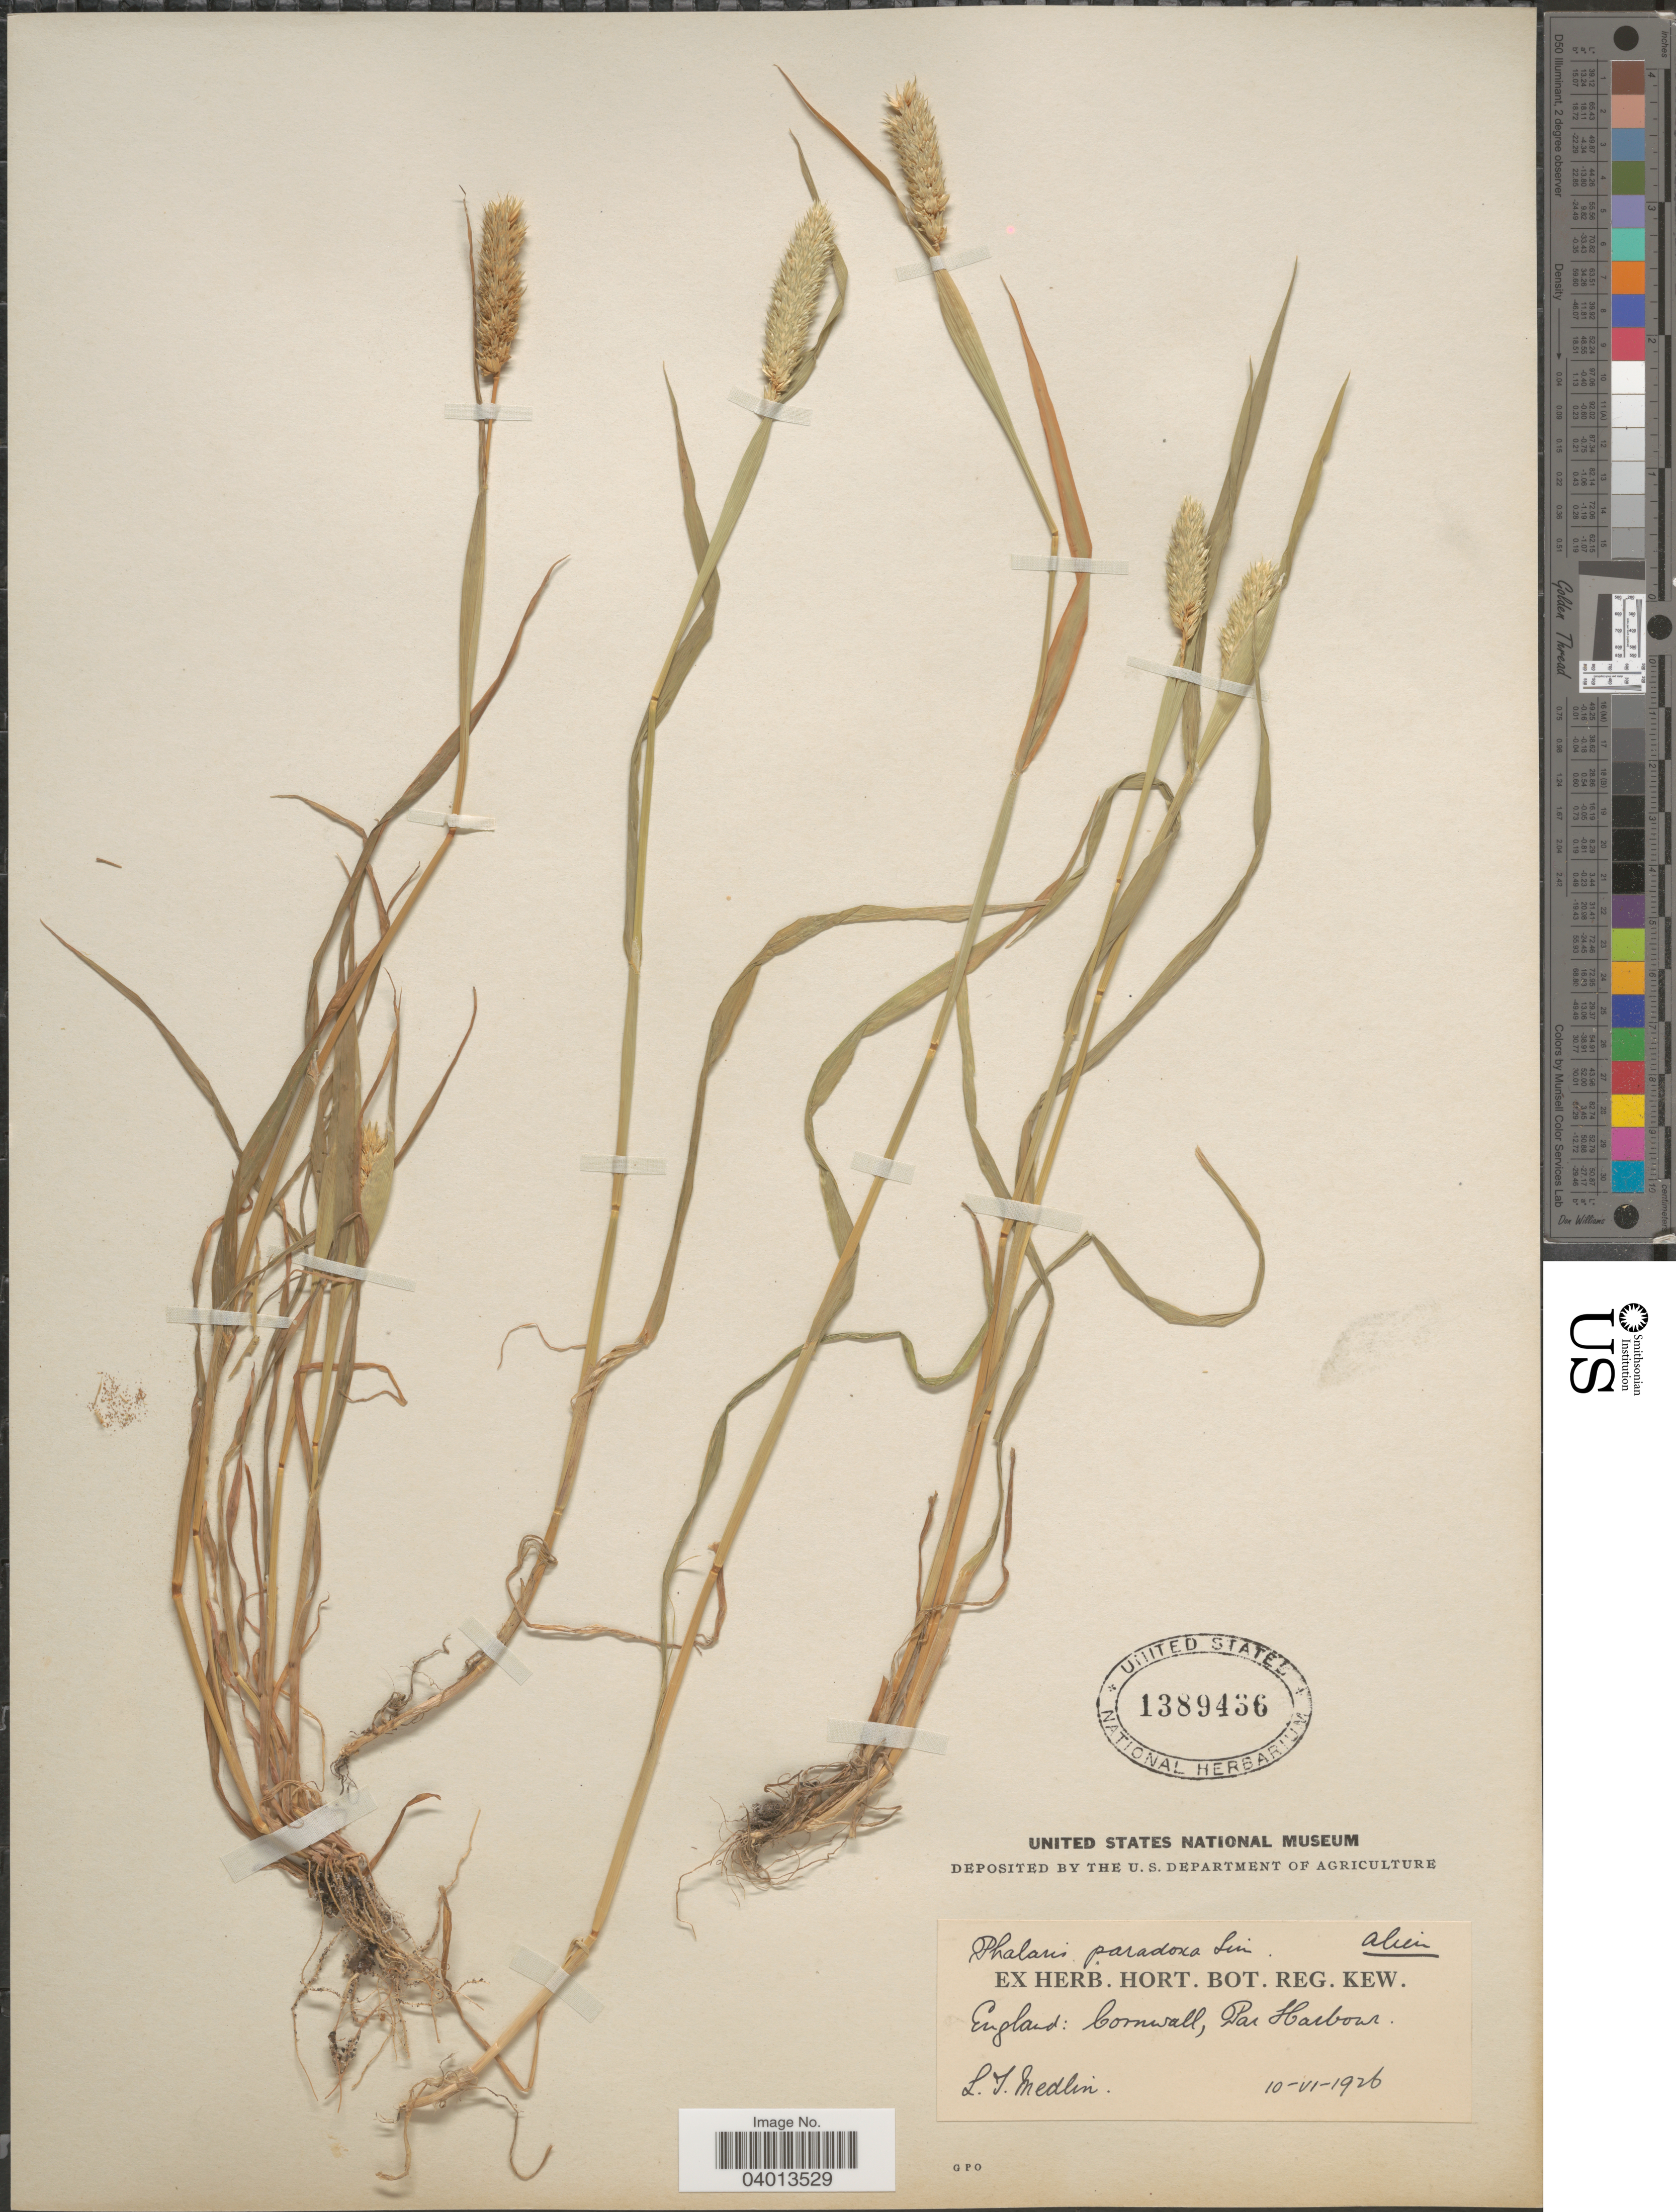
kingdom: Plantae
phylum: Tracheophyta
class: Liliopsida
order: Poales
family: Poaceae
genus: Phalaris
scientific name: Phalaris paradoxa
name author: L.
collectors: L. Medlin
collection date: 1926-06-10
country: United Kingdom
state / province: England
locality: Cornwall, Par Harbour.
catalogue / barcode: US 1389436